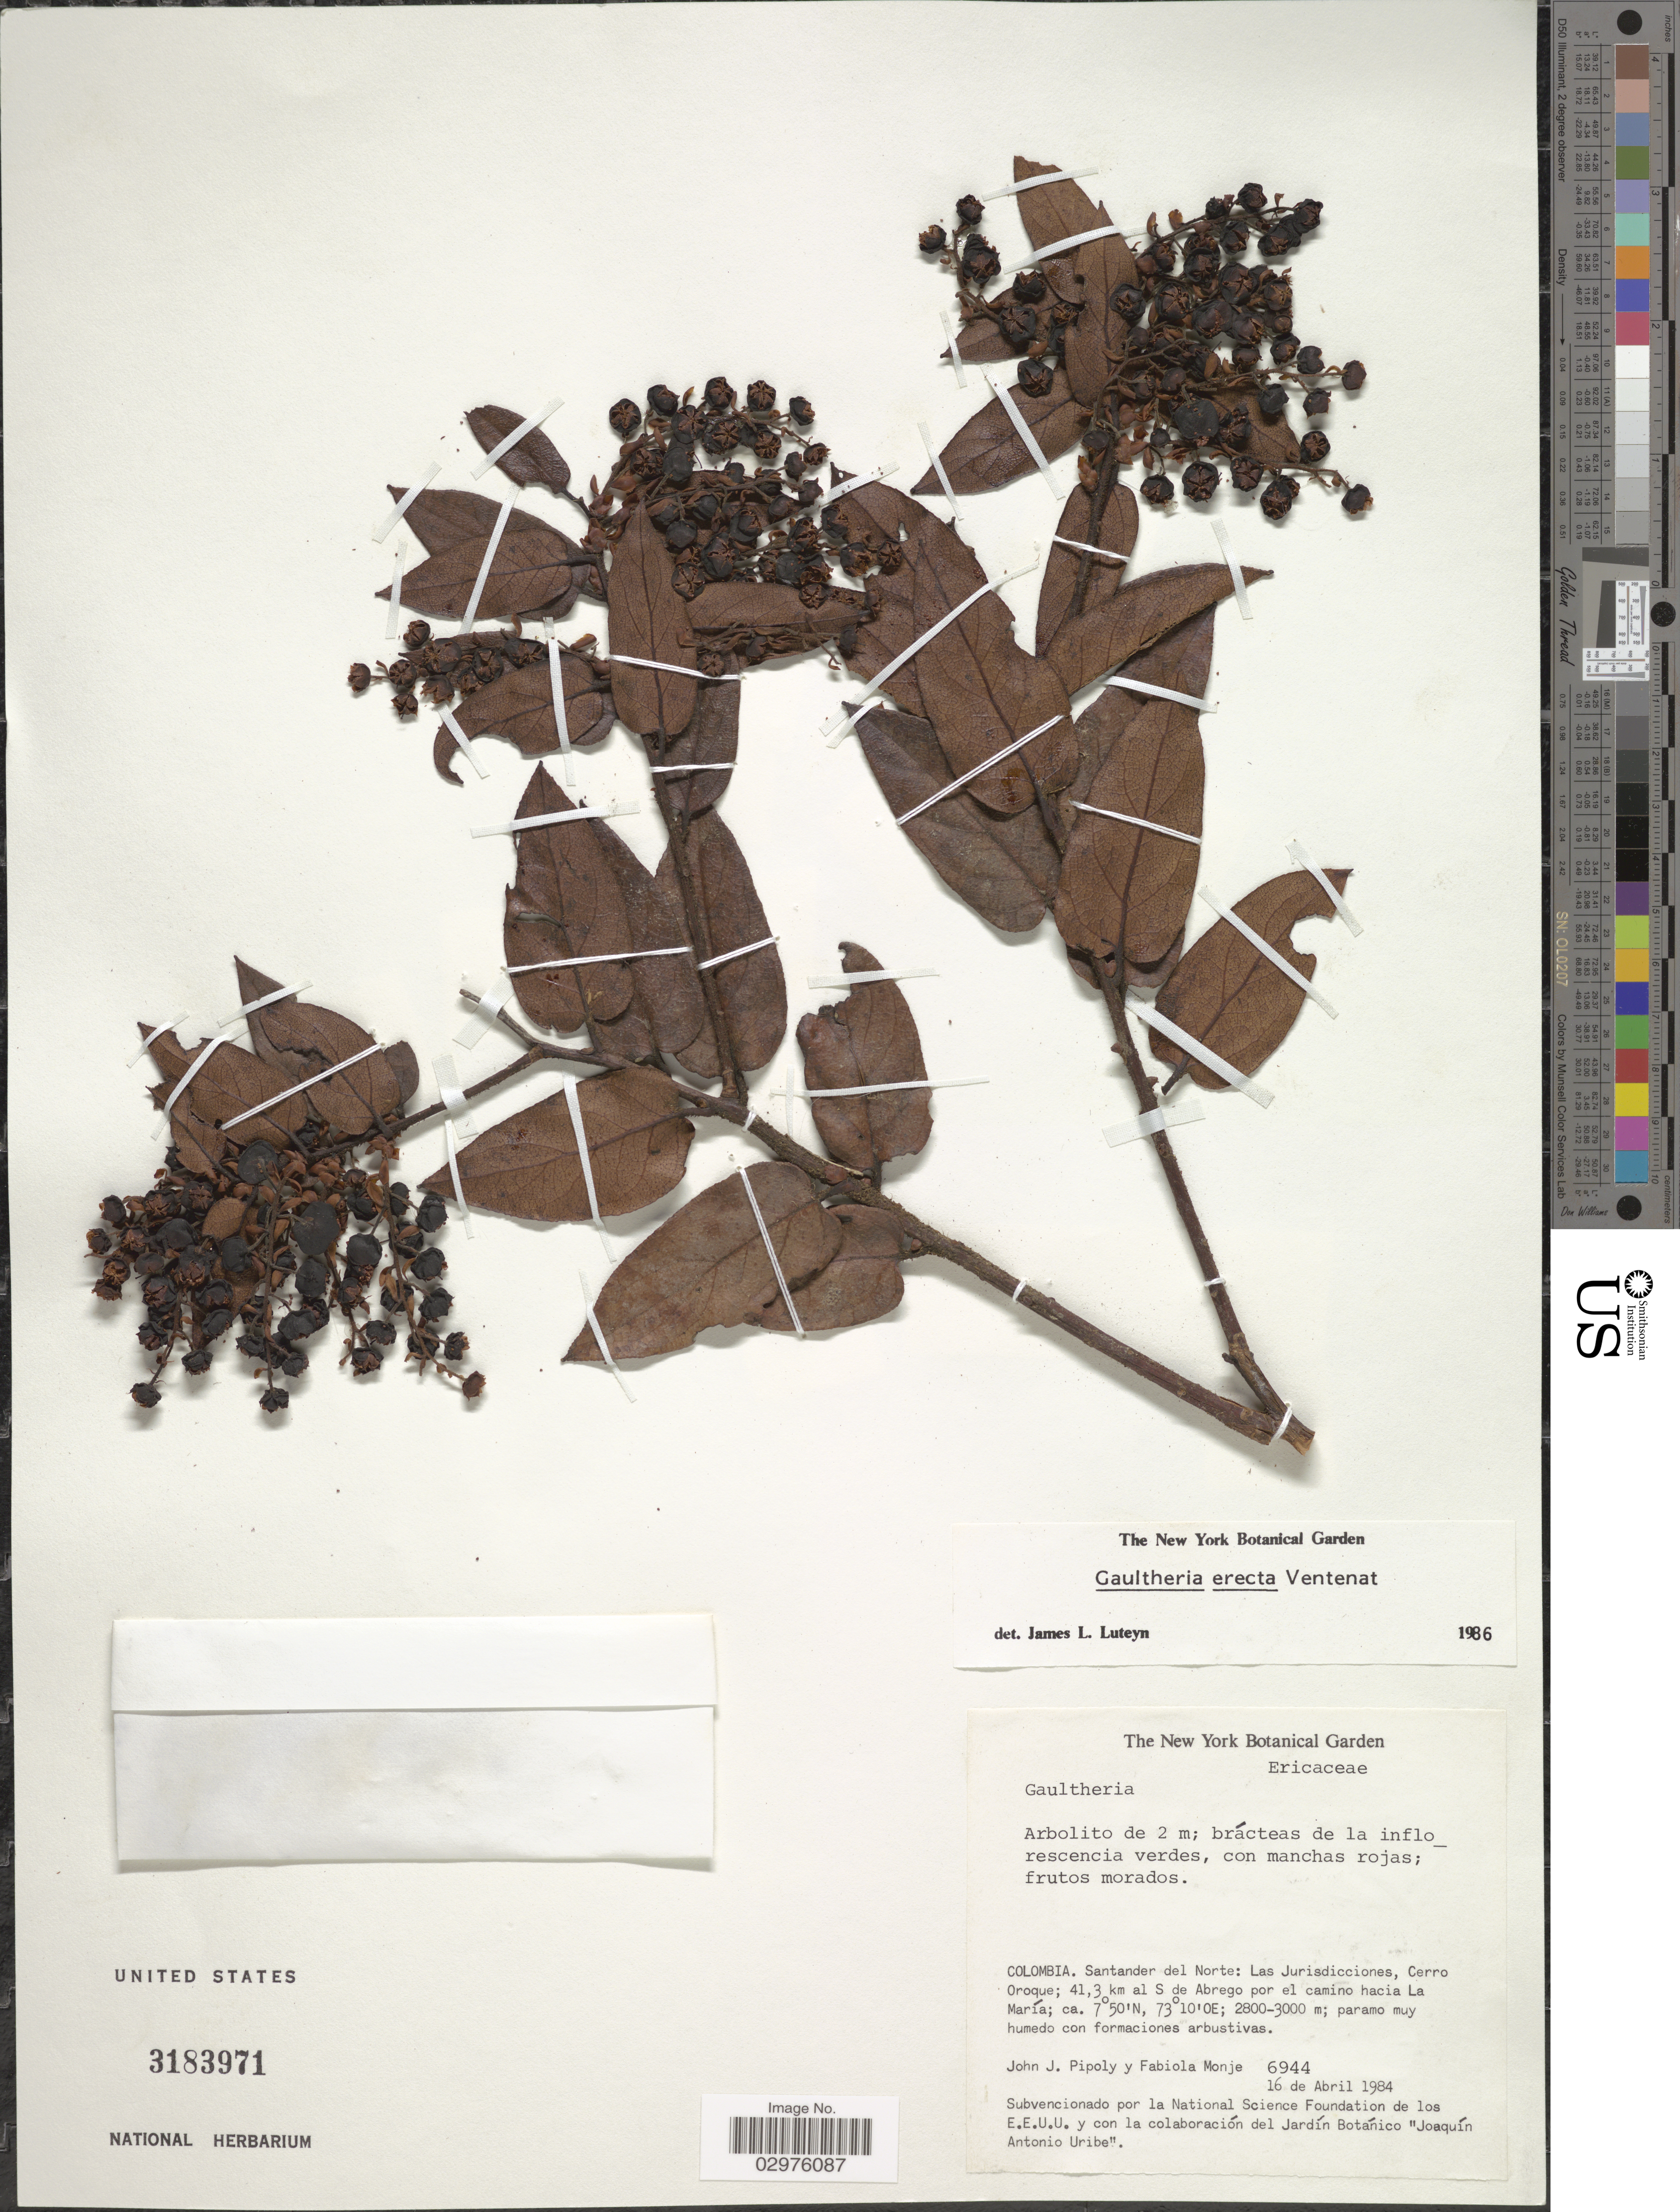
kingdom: Plantae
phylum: Tracheophyta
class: Magnoliopsida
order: Ericales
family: Ericaceae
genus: Gaultheria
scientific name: Gaultheria erecta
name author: Vent.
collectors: J. J. Pipoly & F. Monje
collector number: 6944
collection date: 1984-04-16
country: Colombia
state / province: Norte de Santander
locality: Santander del Norte: Las Jurisdicciones, Cerro Oroque; 41,3 km al S de Abrego por el camino hacia La María.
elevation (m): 2800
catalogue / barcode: US 3183971